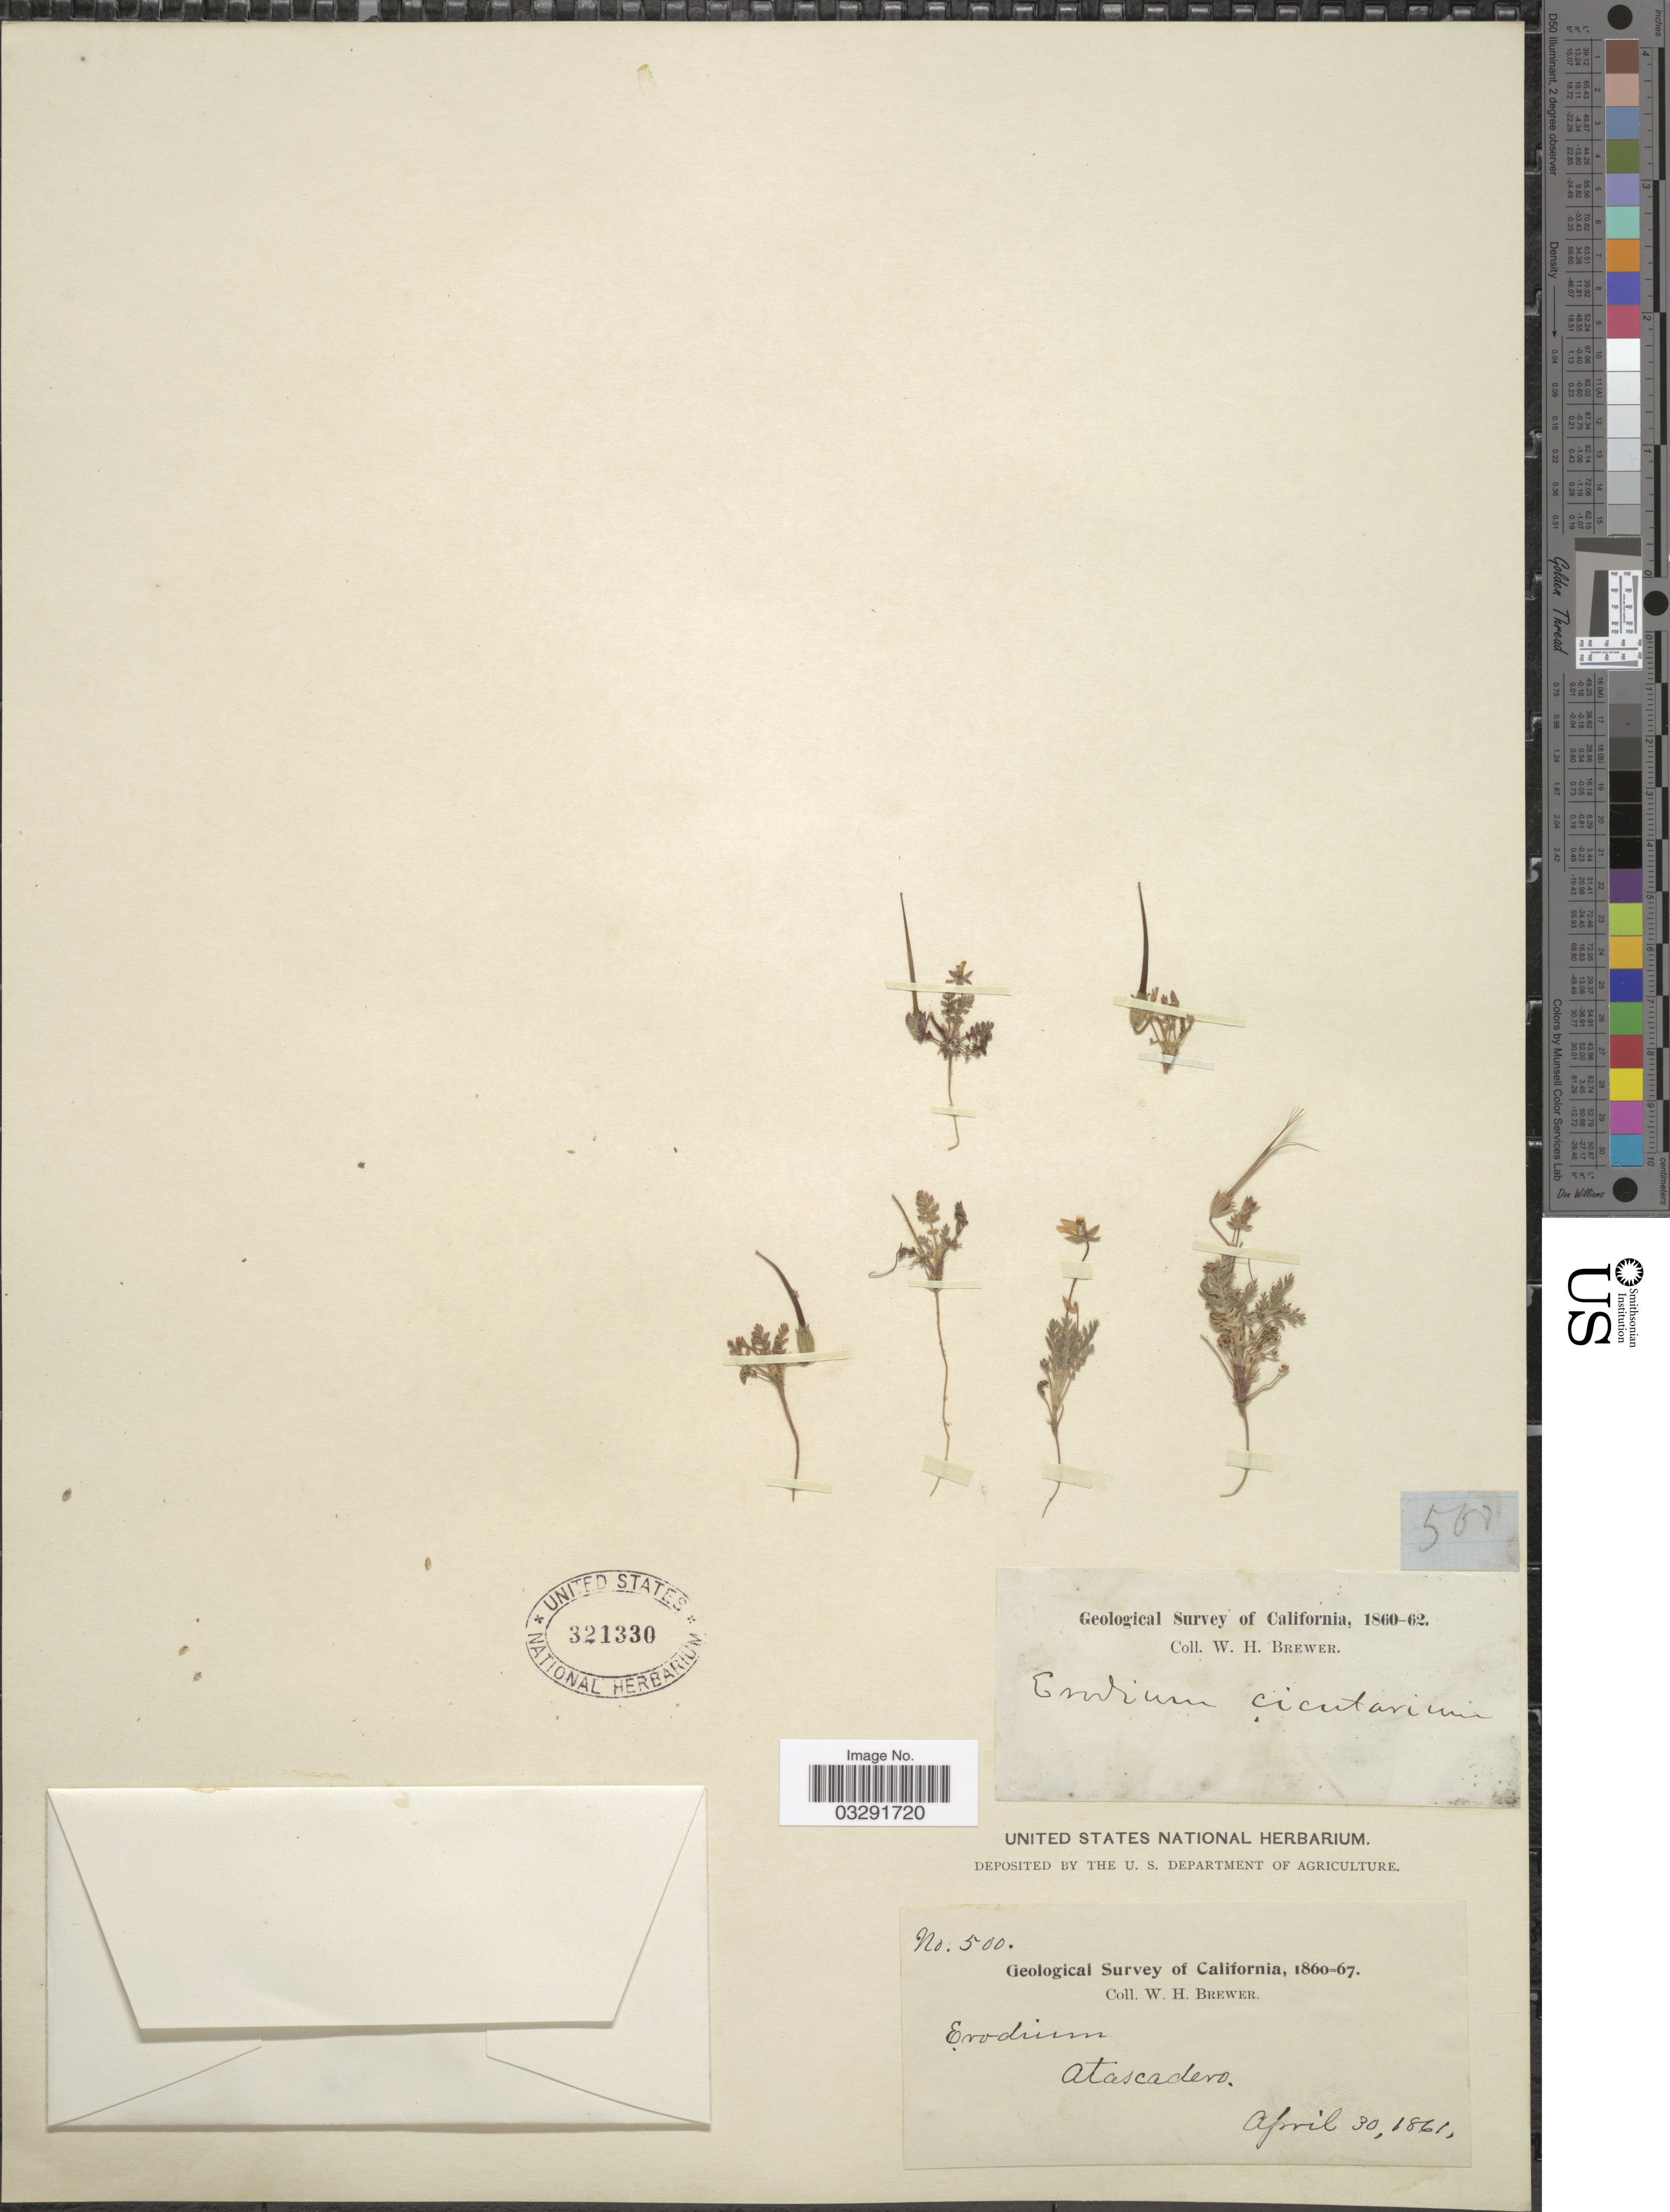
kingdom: Plantae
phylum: Tracheophyta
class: Magnoliopsida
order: Geraniales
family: Geraniaceae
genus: Erodium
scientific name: Erodium cicutarium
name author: (L.) L'Hér.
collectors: W. H. Brewer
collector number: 500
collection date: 1861-04-30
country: United States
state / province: California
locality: Atascadero.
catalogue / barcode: US 321330